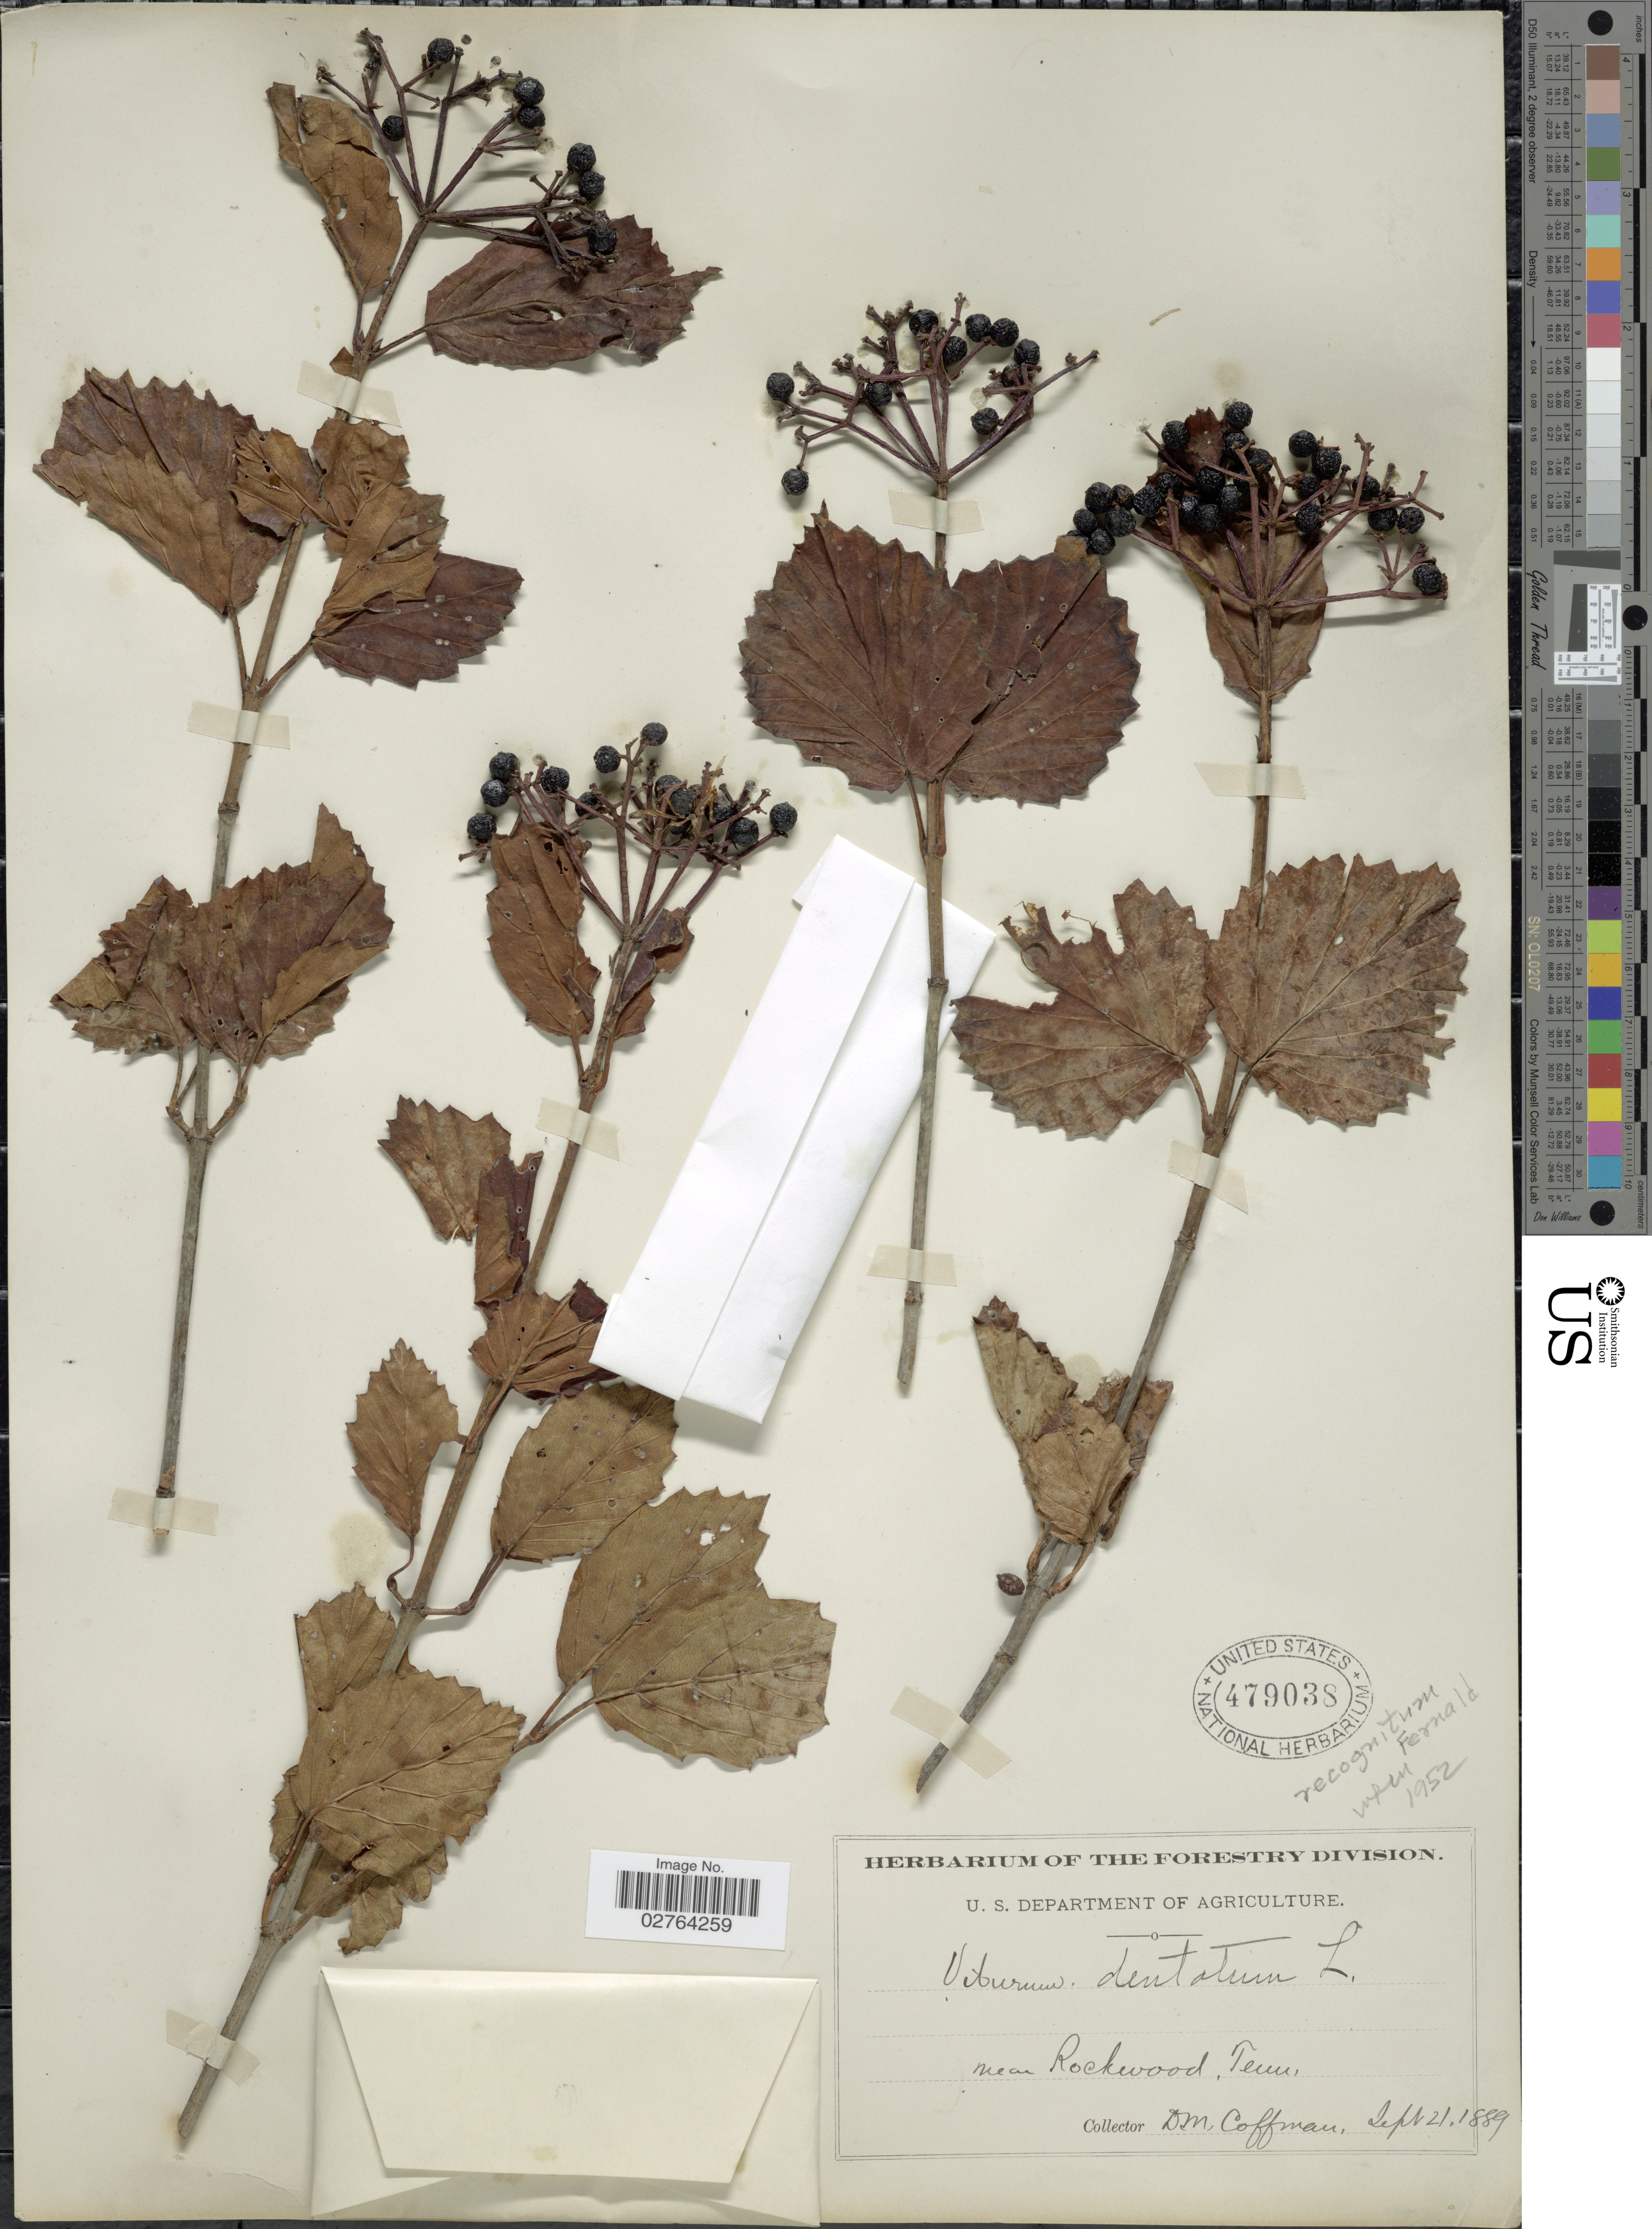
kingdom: Plantae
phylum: Tracheophyta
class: Magnoliopsida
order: Dipsacales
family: Viburnaceae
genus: Viburnum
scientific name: Viburnum recognitum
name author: Fernald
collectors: D. M. Coffman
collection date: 1889-09-21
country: United States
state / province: Tennessee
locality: Near Rockwood, Tenn.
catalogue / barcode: US 479038